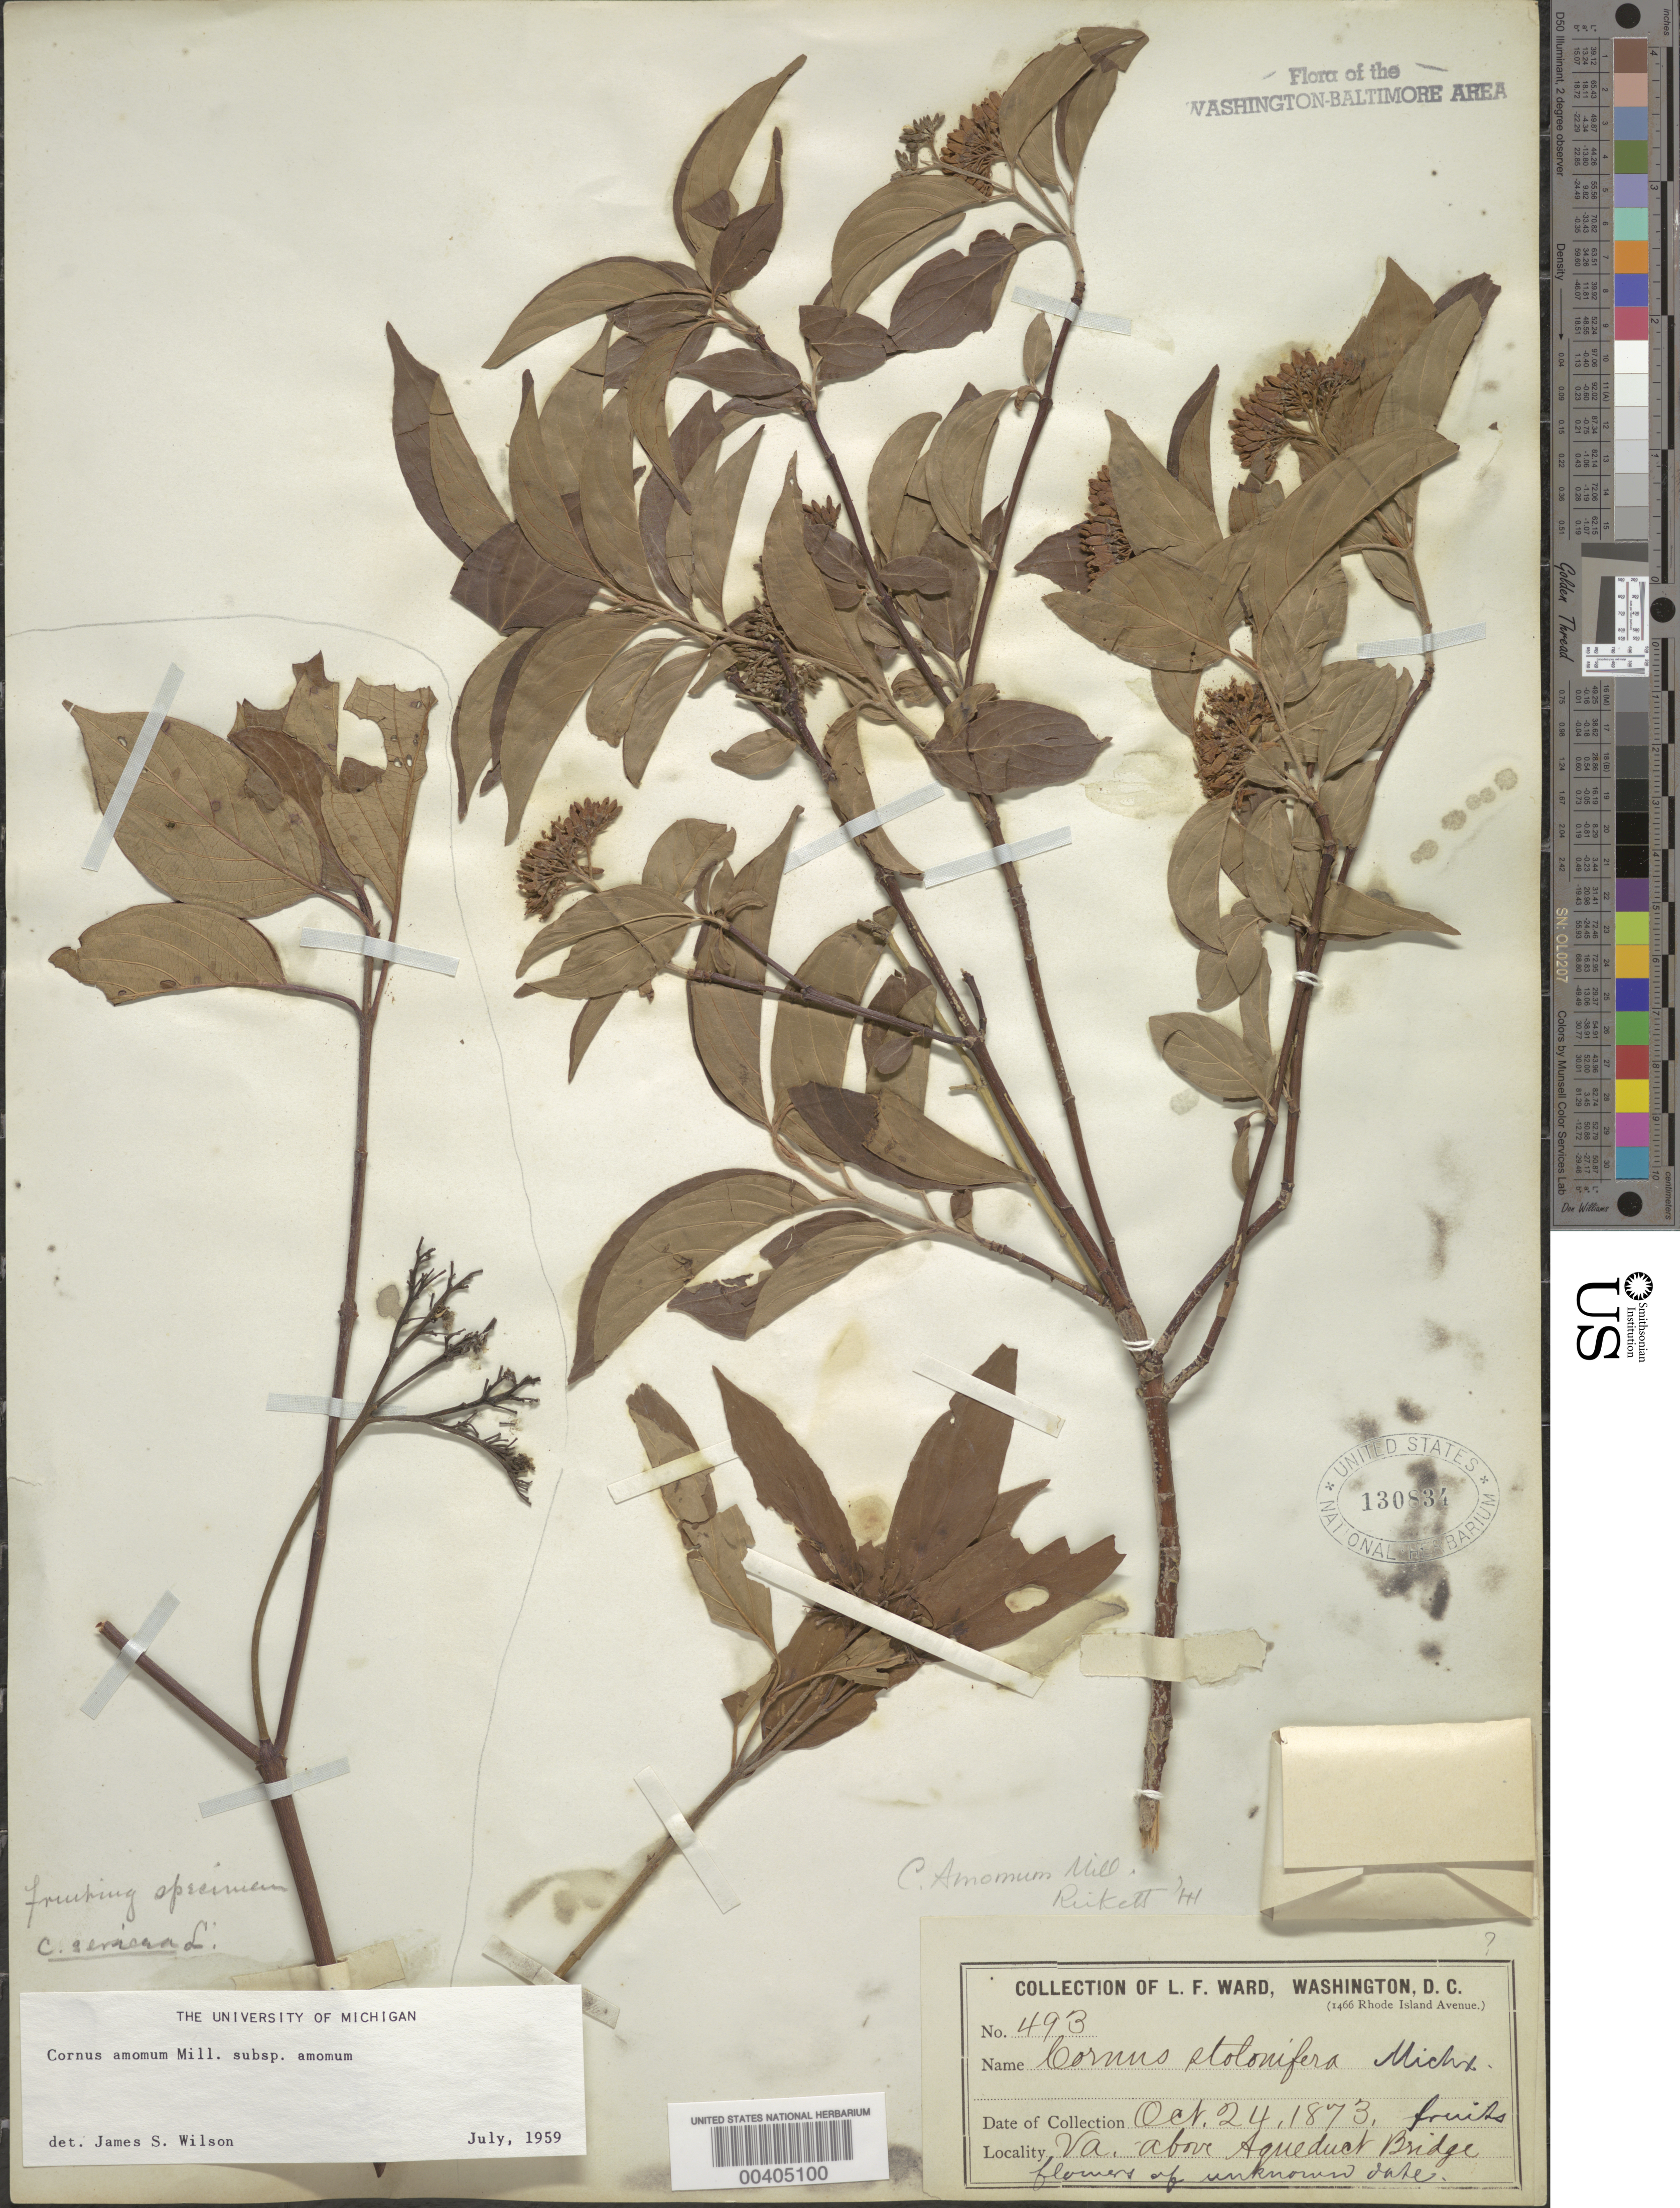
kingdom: Plantae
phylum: Tracheophyta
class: Magnoliopsida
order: Cornales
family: Cornaceae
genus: Cornus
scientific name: Cornus amomum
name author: Mill.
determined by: Wilson, J. S., (MICH), University of Michigan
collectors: L. F. Ward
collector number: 493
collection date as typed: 24 Oct 1873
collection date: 1873-10-24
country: United States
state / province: Virginia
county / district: Fairfax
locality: Aqueduct Bridge, above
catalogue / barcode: US 130834